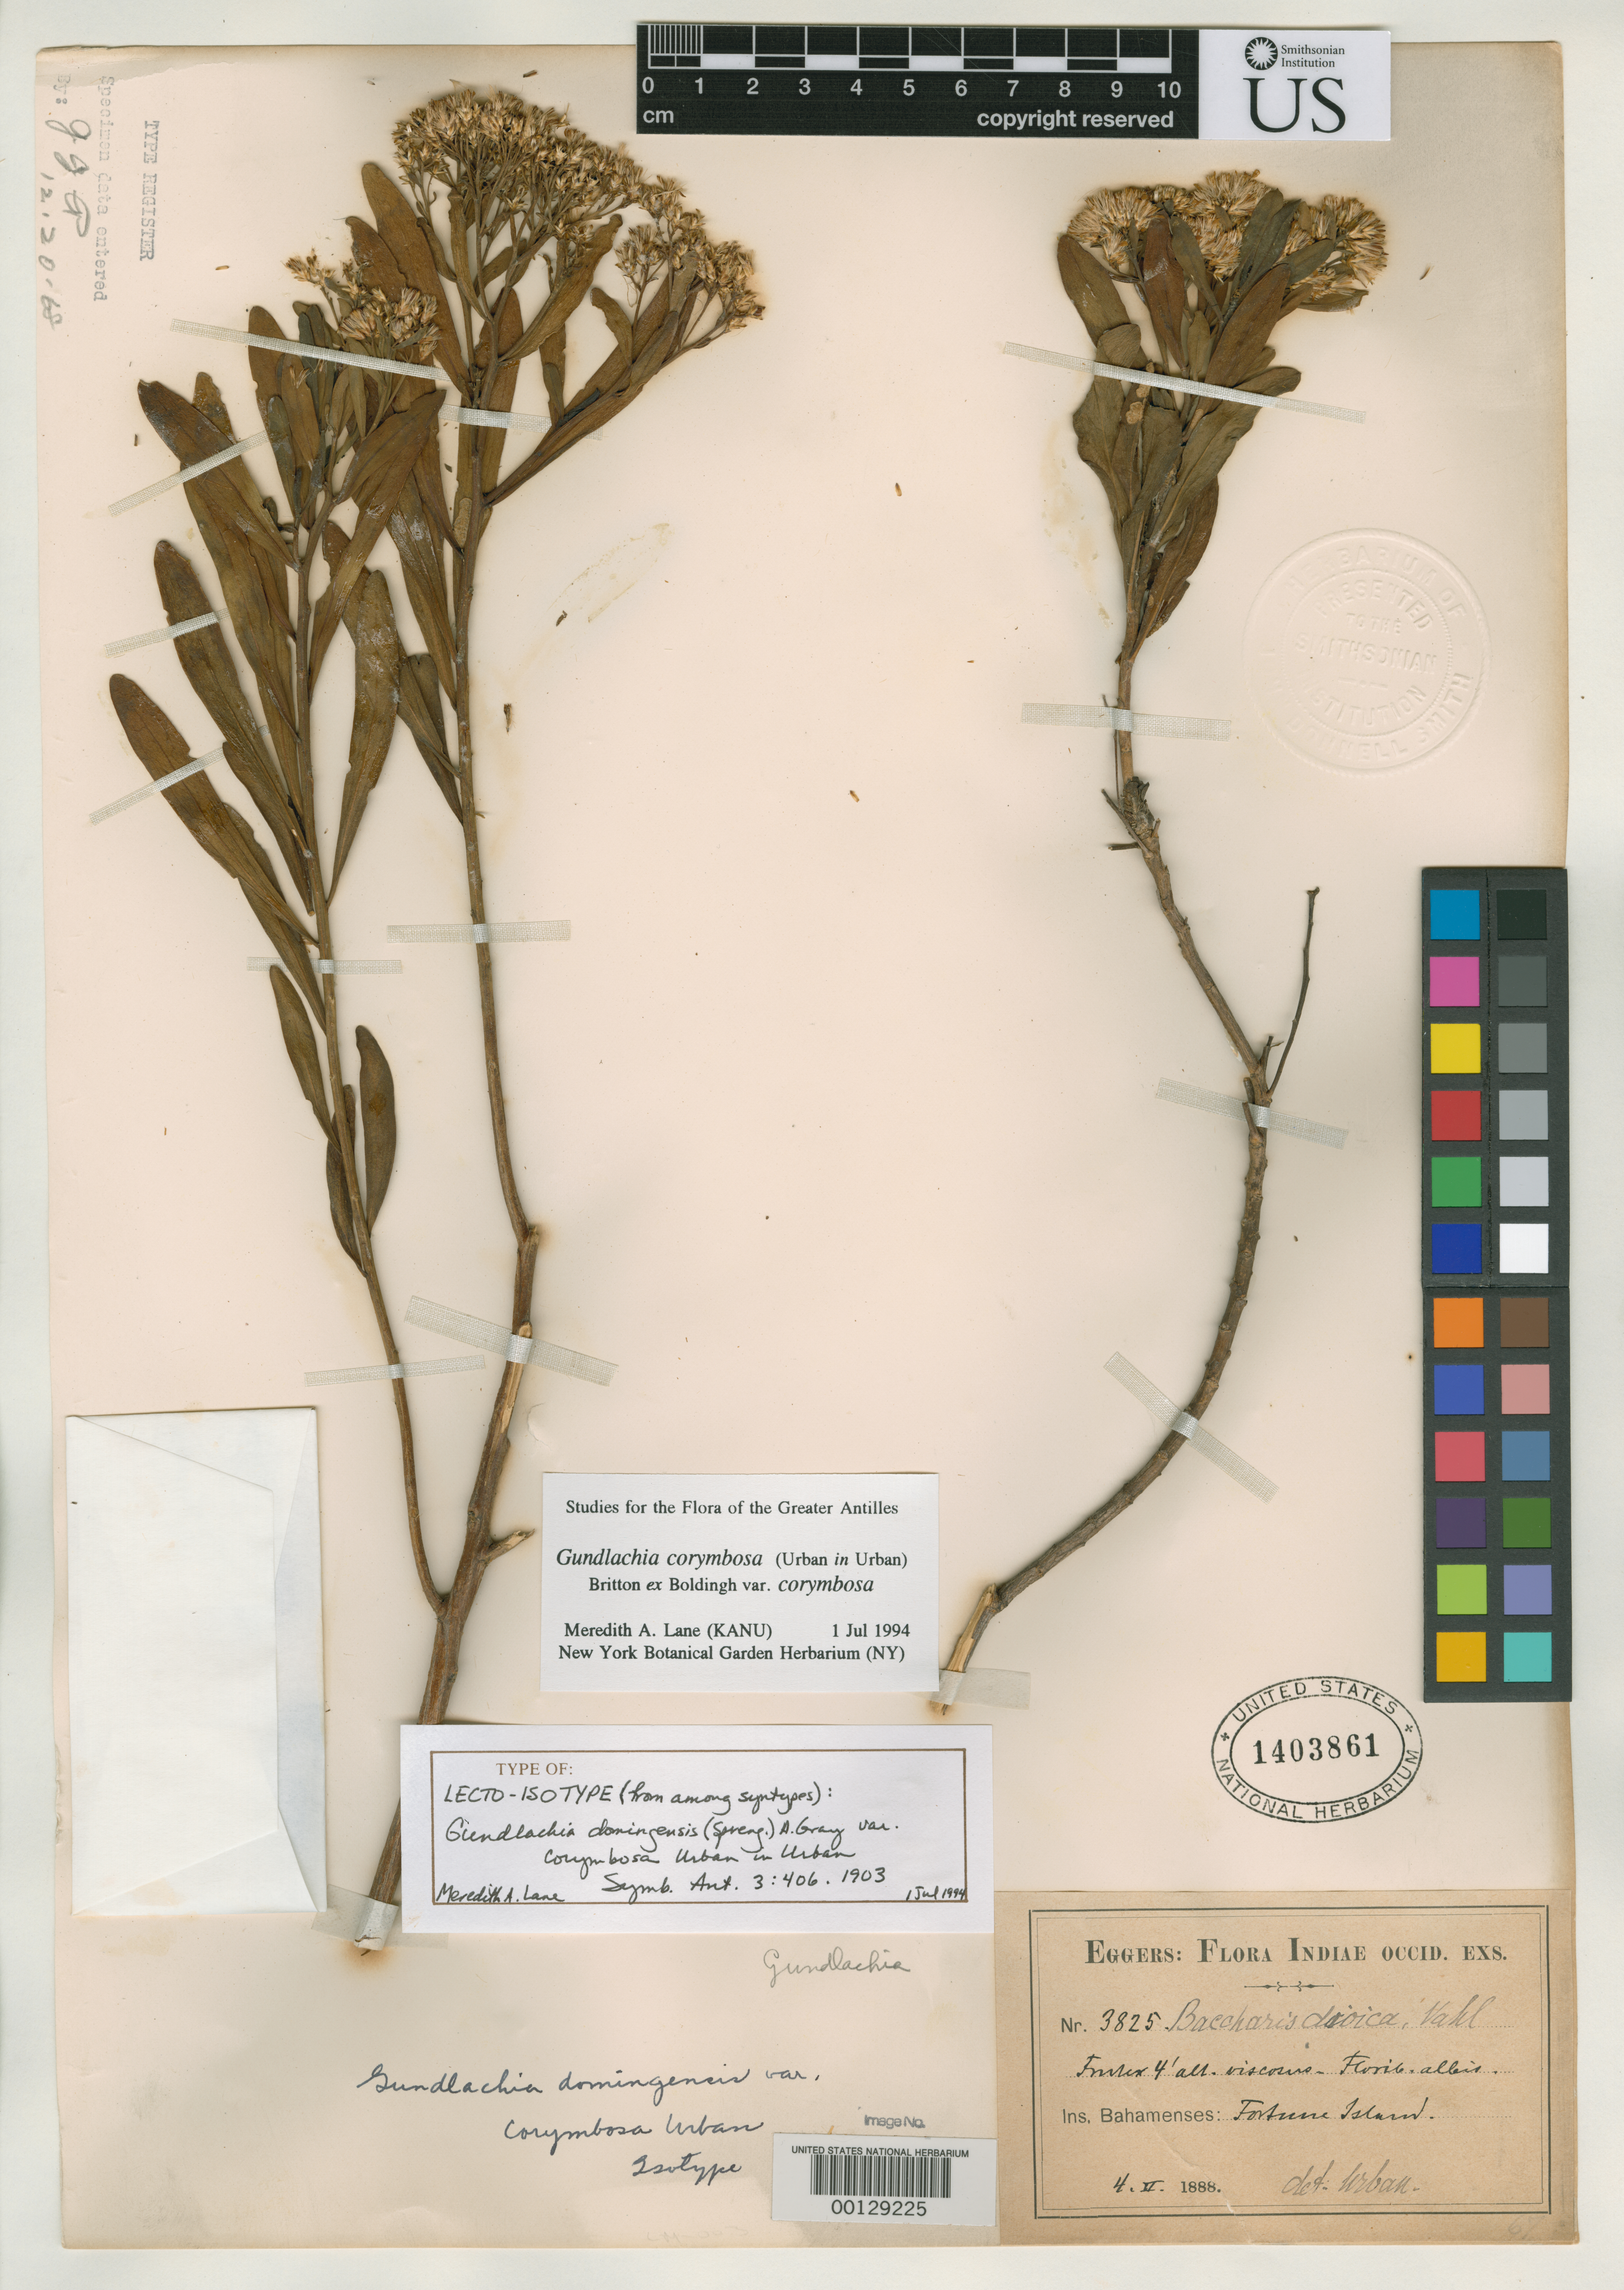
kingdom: Plantae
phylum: Tracheophyta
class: Magnoliopsida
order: Asterales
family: Asteraceae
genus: Gundlachia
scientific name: Gundlachia domingensis var. corymbosa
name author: Urb.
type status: Syntype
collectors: H. F. A. von Eggers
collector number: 3825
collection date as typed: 04 Feb 1888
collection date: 1888-02-04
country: Bahamas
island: Fortune Island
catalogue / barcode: US 1403861